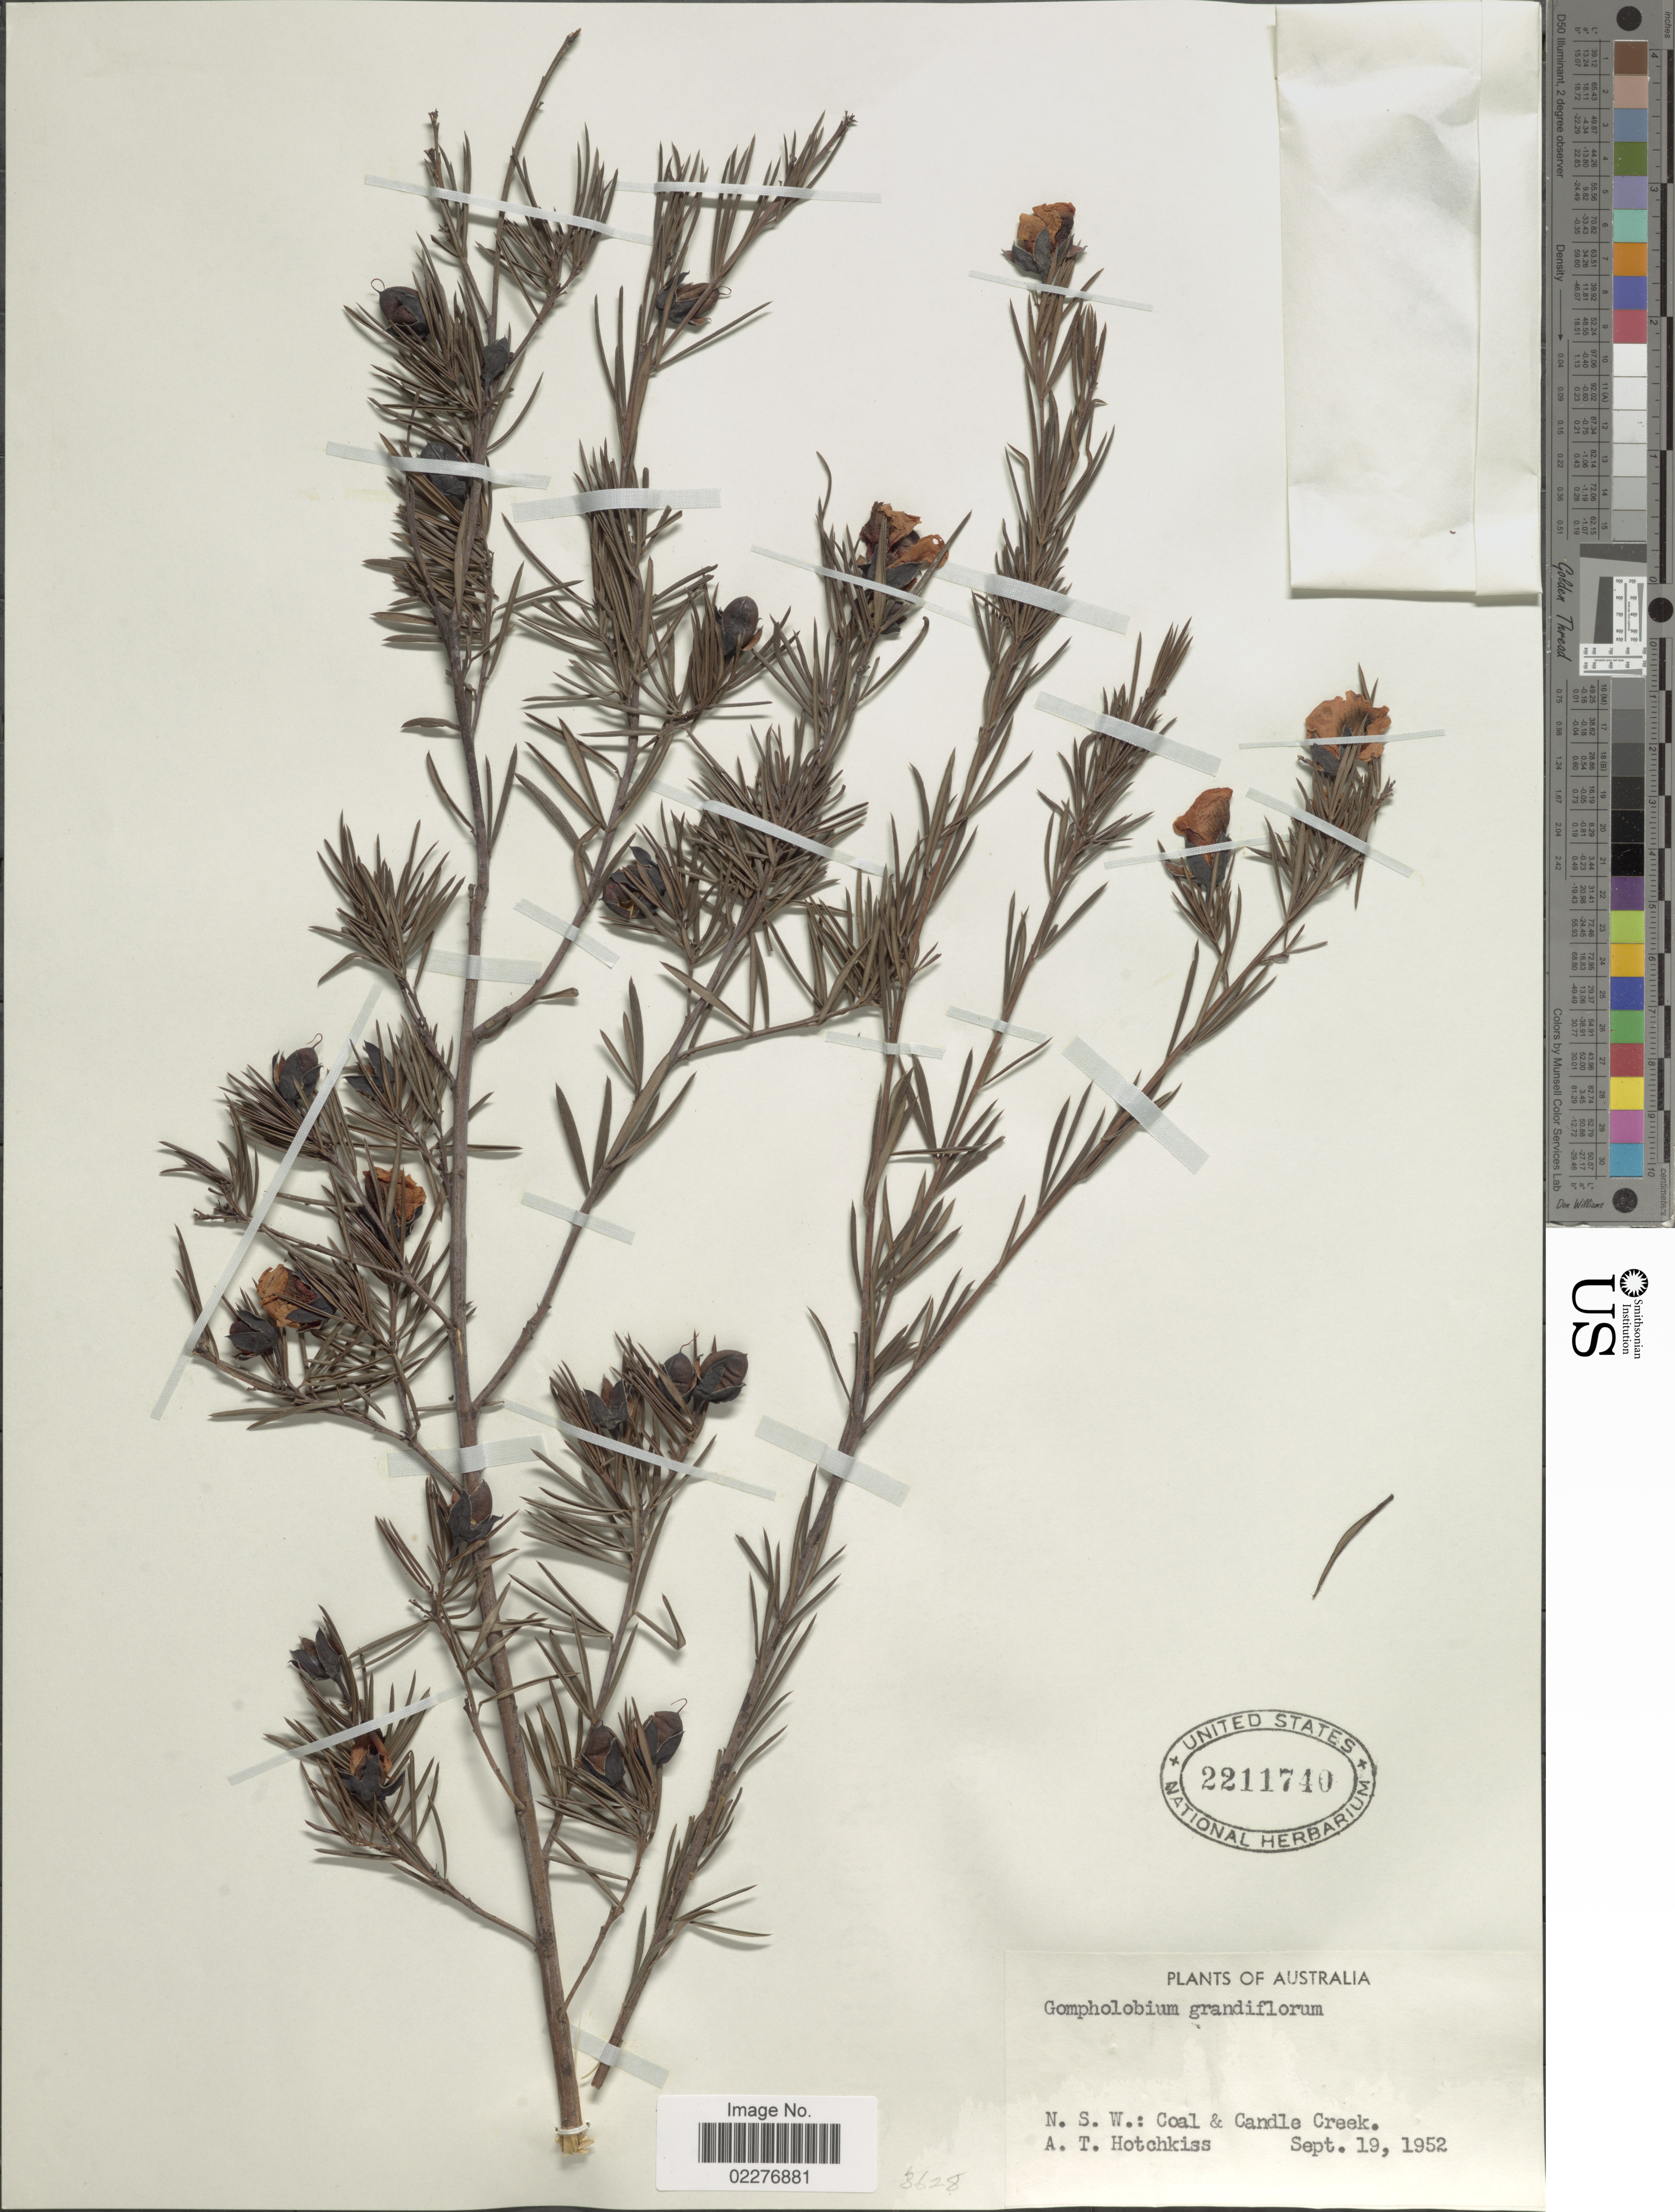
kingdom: Plantae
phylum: Tracheophyta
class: Magnoliopsida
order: Fabales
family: Fabaceae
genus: Gompholobium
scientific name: Gompholobium grandiflorum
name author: Sm.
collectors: A. Hotchkiss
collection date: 1952-09-19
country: Australia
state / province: New South Wales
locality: Coal & Candle Creek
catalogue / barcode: US 2211740